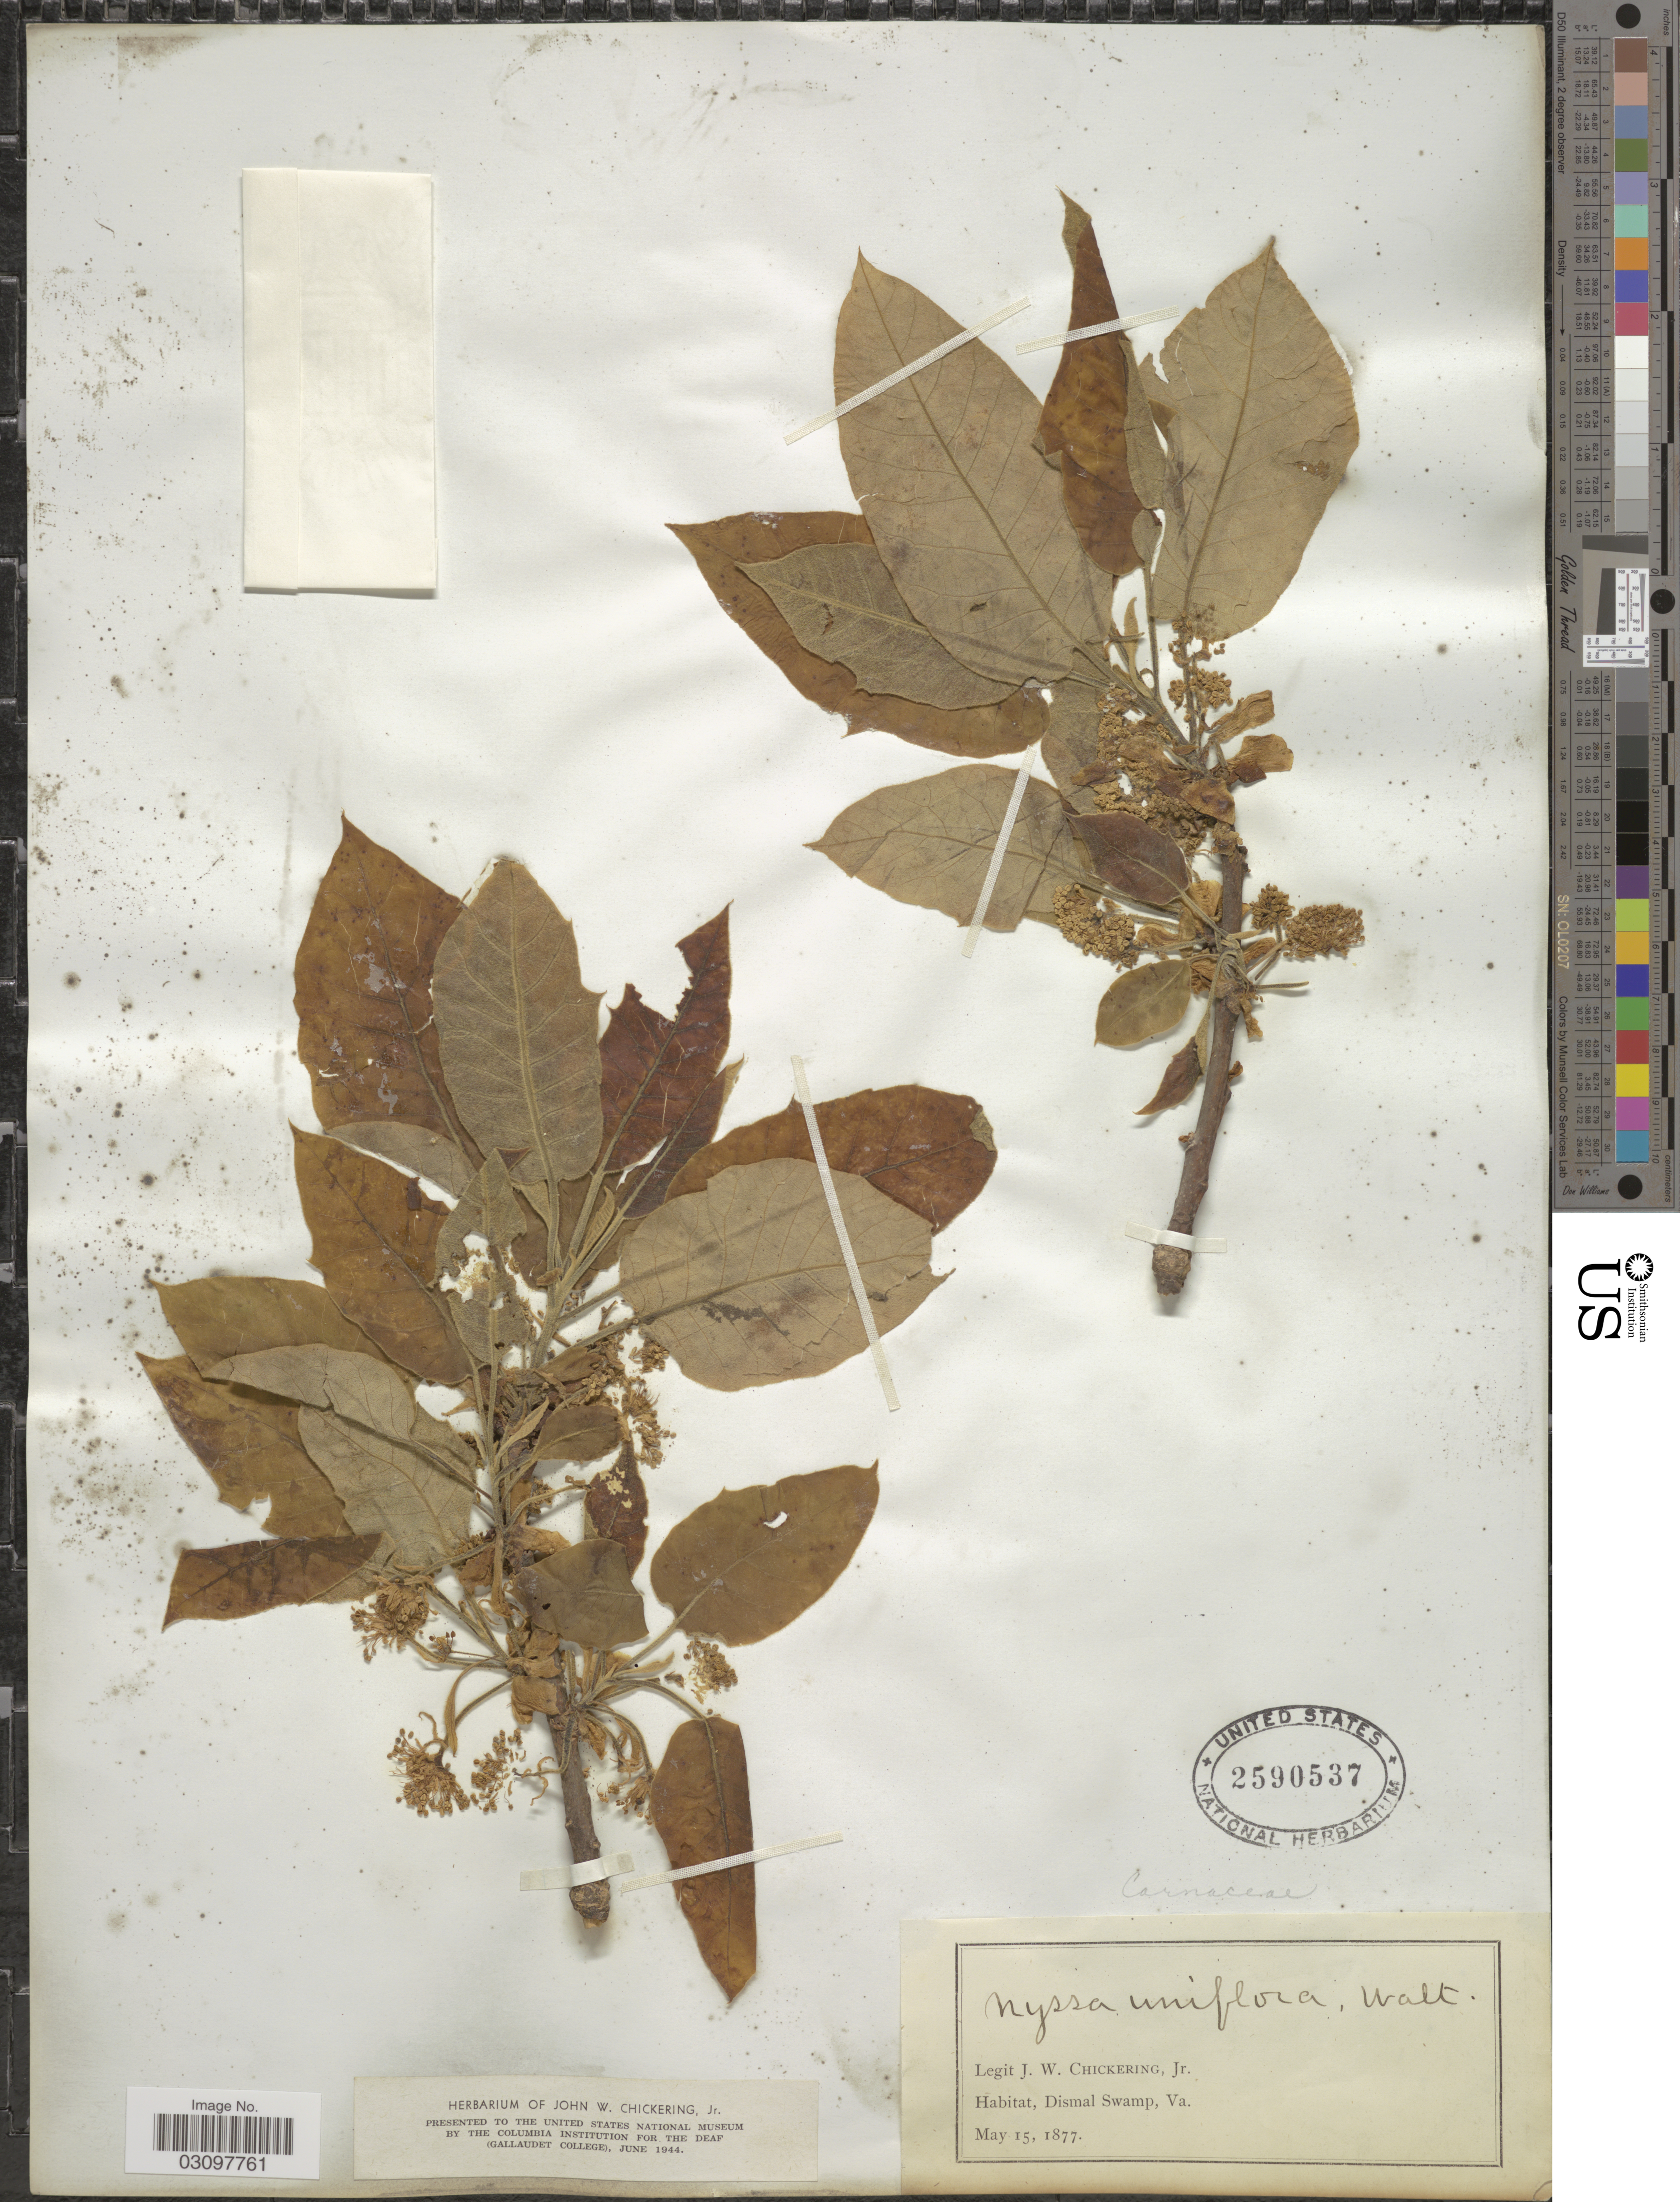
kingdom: Plantae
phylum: Tracheophyta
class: Magnoliopsida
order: Cornales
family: Nyssaceae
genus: Nyssa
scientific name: Nyssa aquatica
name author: L.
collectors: J. Chickering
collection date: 1877-05-15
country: United States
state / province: Virginia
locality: Dismal Swamp, Va.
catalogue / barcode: US 2590537